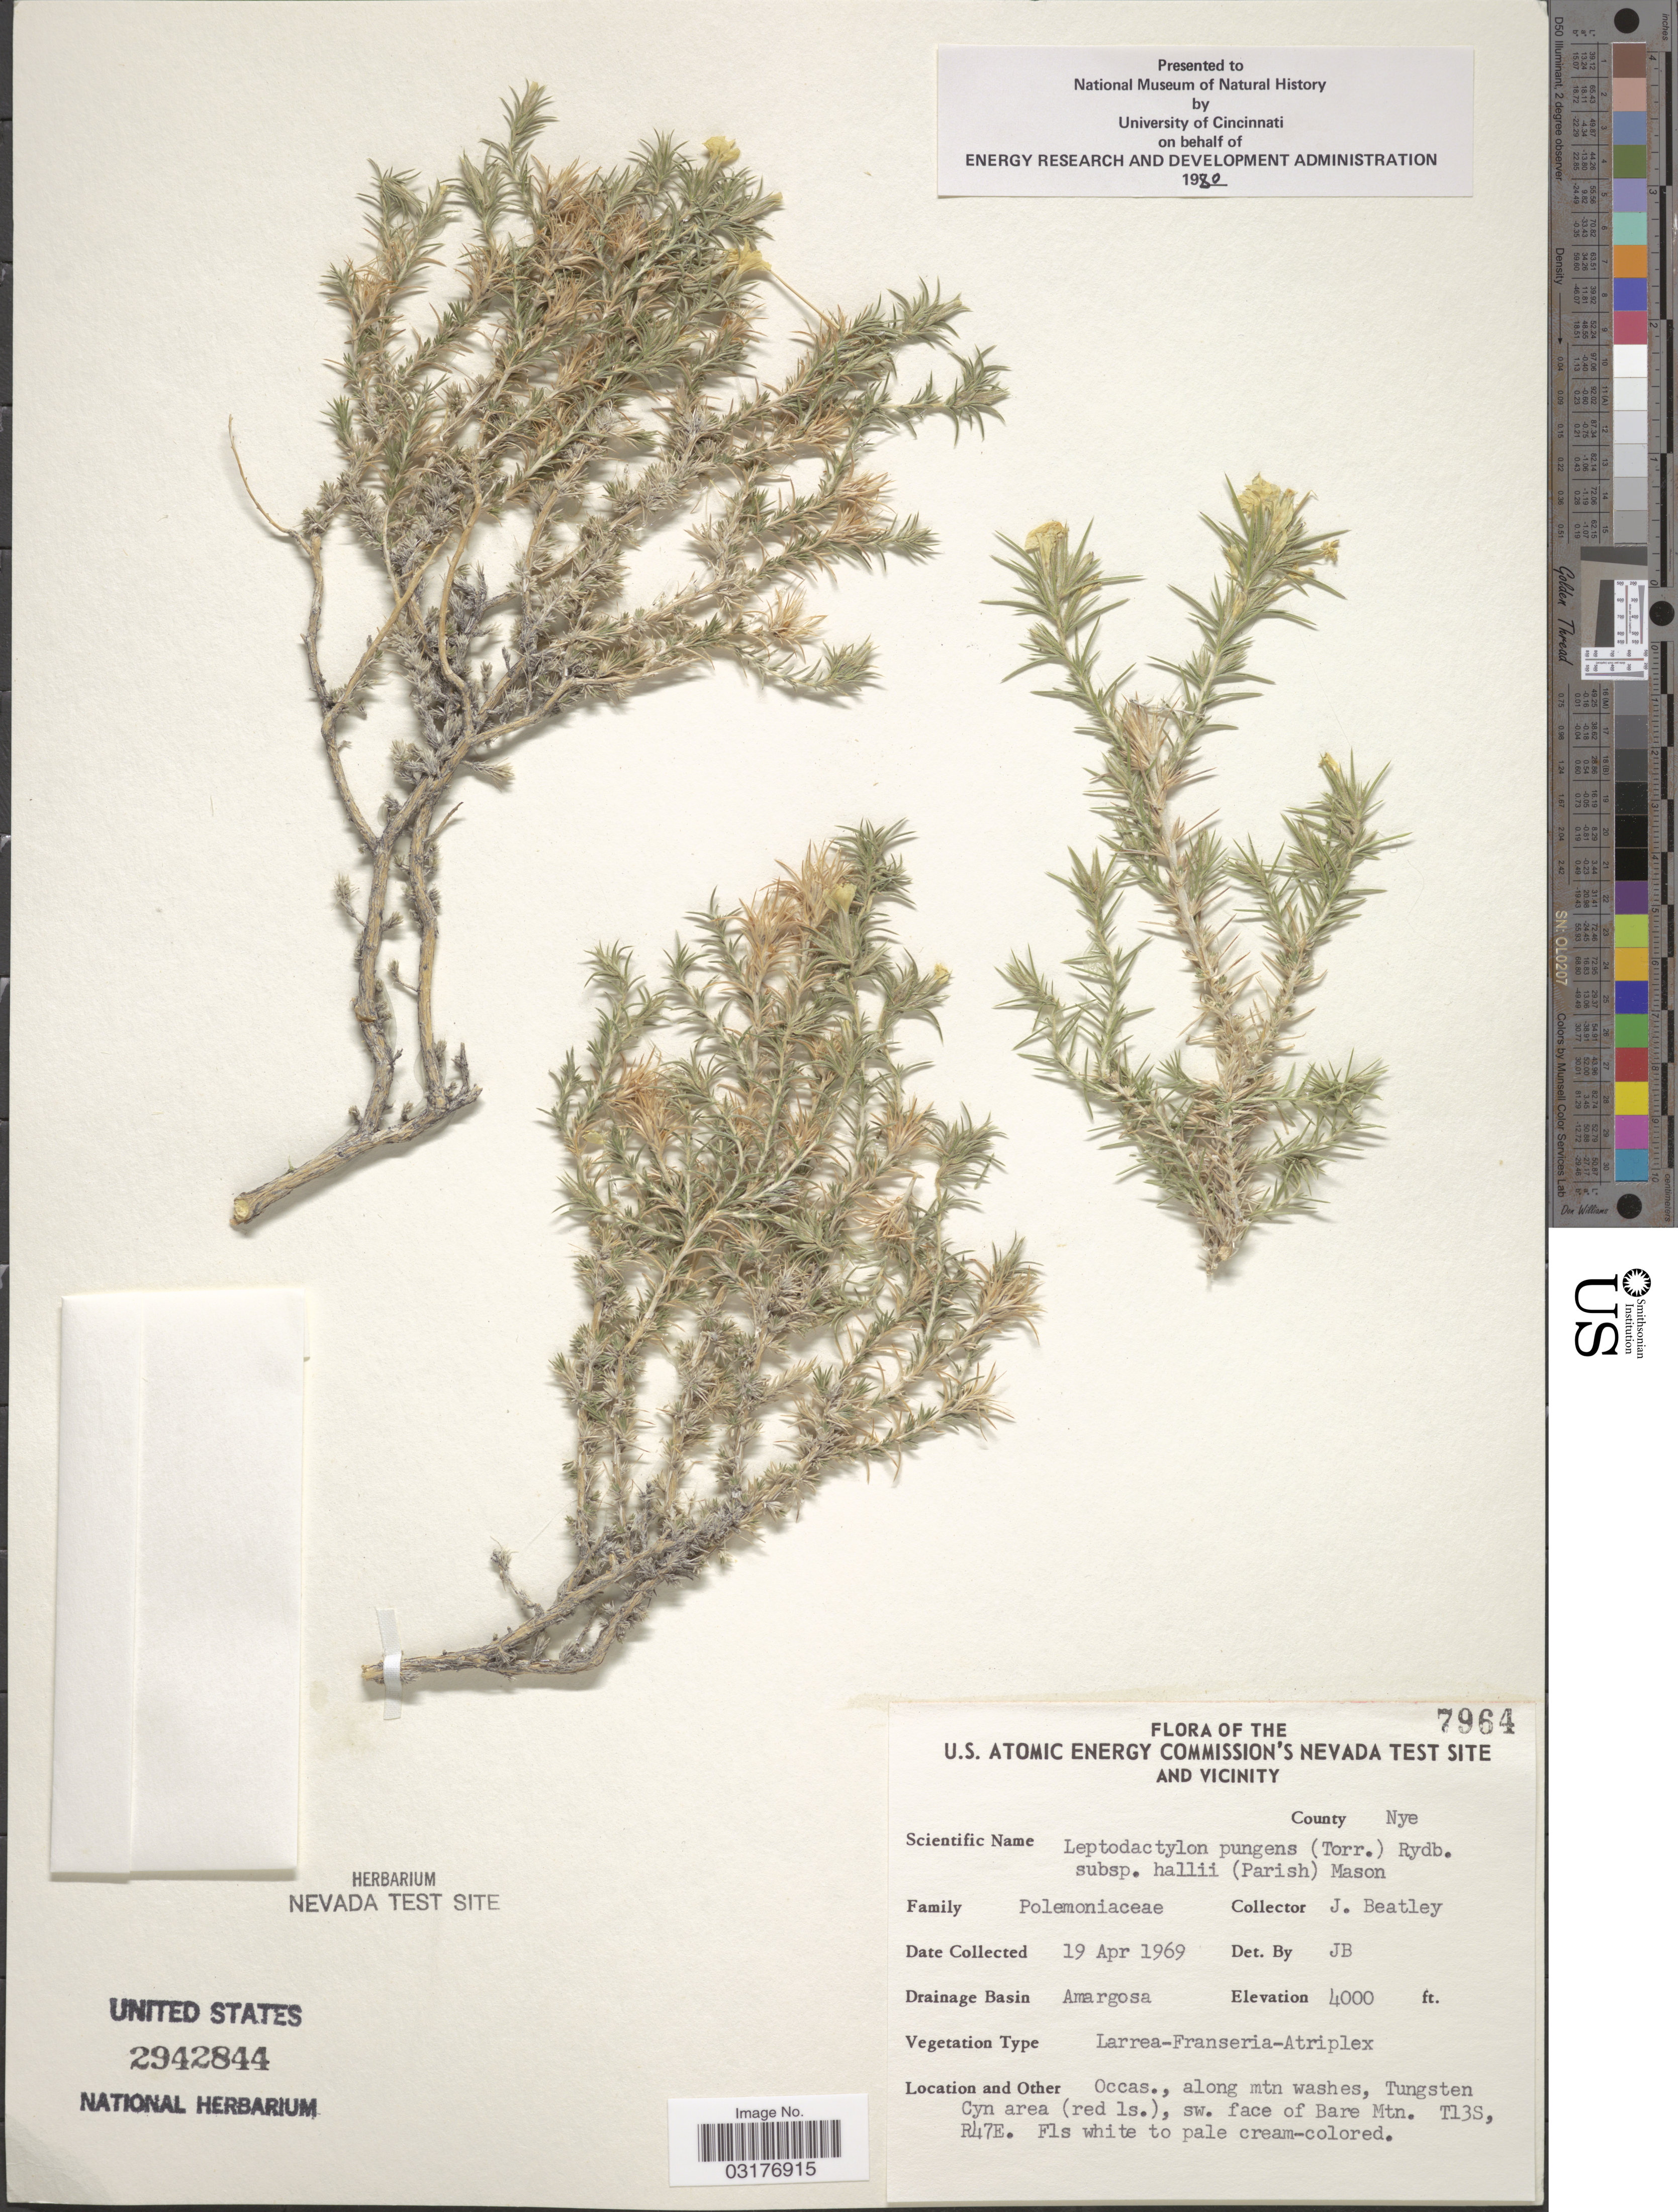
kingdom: Plantae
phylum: Tracheophyta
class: Magnoliopsida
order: Ericales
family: Polemoniaceae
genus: Linanthus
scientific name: Linanthus pungens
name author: (Torr.) J.M. Porter & L.A. Johnson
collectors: J. C. Beatley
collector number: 7964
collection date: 1969-04-19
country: United States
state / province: Nevada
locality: The U.S. Atomic Energy Commission's Nevada Test Site and Vicinity. County Nye. Drainage Basin Amargosa. along mtn washes, Tungsten Cyn area (red ls.), sw. face of Bare Mtn. T13S, R47E.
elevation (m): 1219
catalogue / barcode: US 2942844